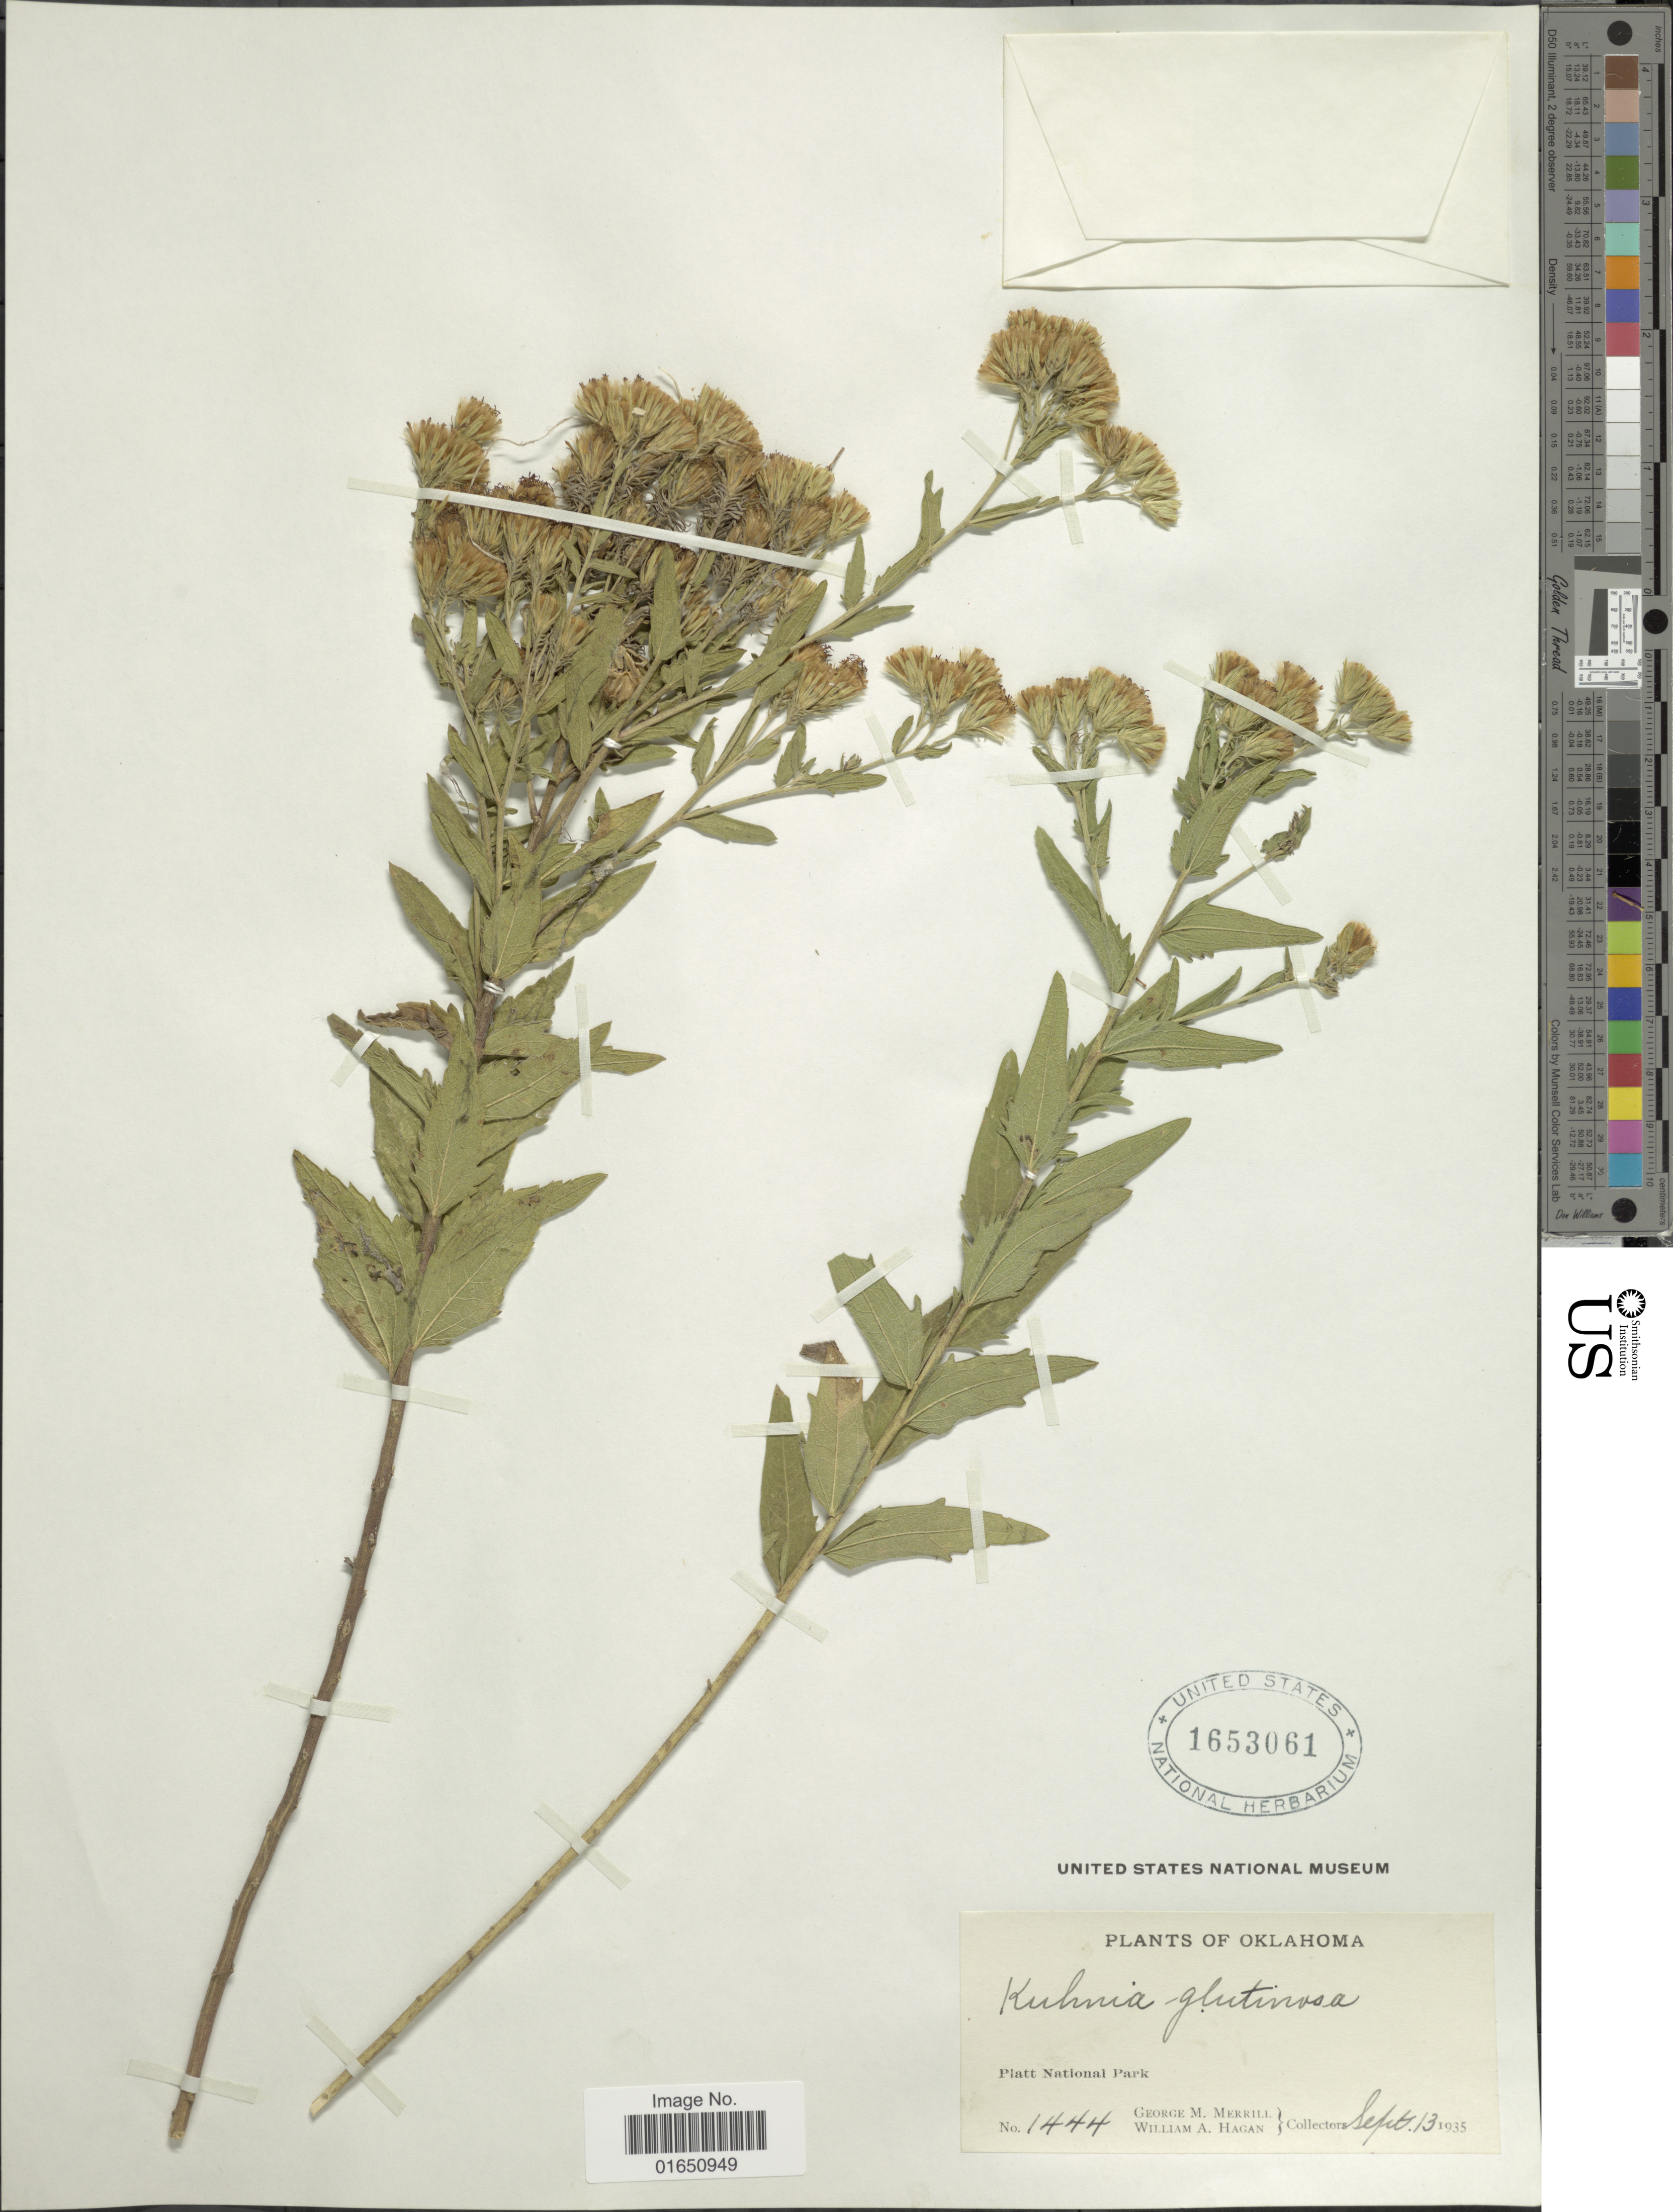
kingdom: Plantae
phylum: Tracheophyta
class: Magnoliopsida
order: Asterales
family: Asteraceae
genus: Brickellia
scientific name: Brickellia eupatorioides var. corymbulosa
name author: (Torr. & A. Gray) Shinners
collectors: G. M. Merrill & W. Hagan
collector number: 1444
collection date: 1935-09-13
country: United States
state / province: Oklahoma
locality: Platt National Park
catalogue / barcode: US 1653061